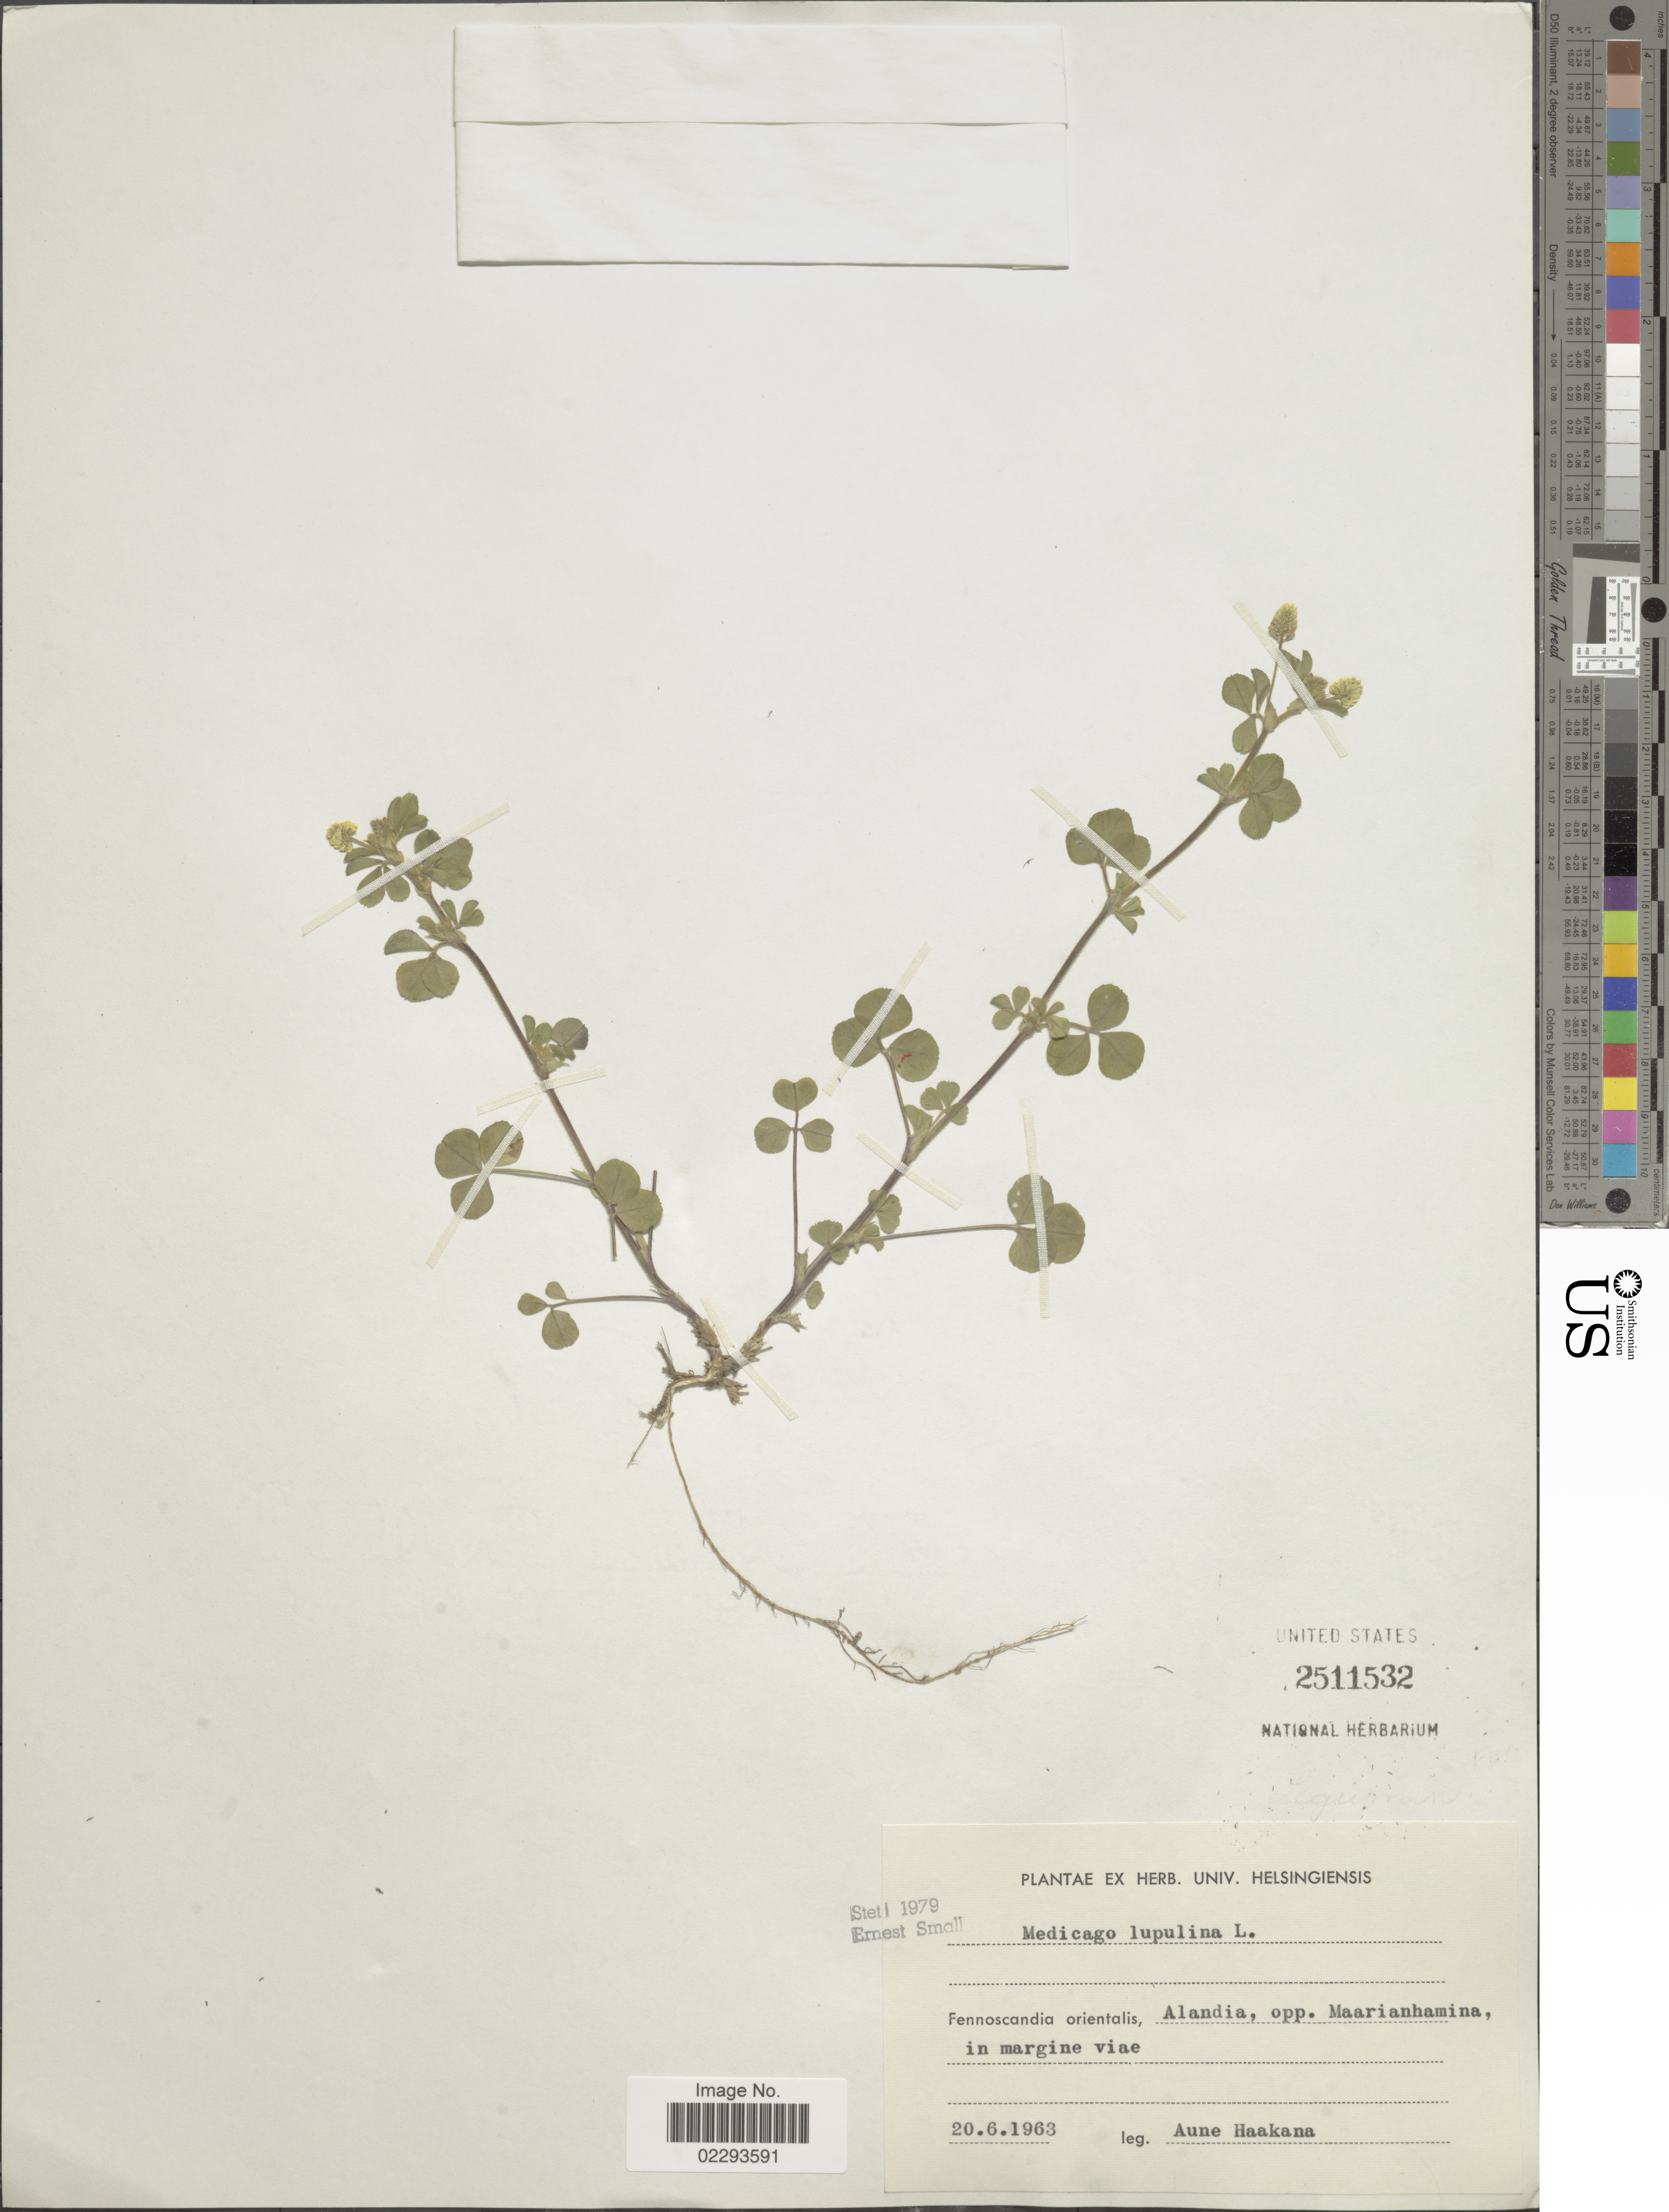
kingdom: Plantae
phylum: Tracheophyta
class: Magnoliopsida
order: Fabales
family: Fabaceae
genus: Medicago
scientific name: Medicago lupulina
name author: L.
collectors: A. Haakana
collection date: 1963-06-20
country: Finland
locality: Fennoscandia orientalis, Alandia, opp. Maarianhamina, in margine viae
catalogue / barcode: US 2511532